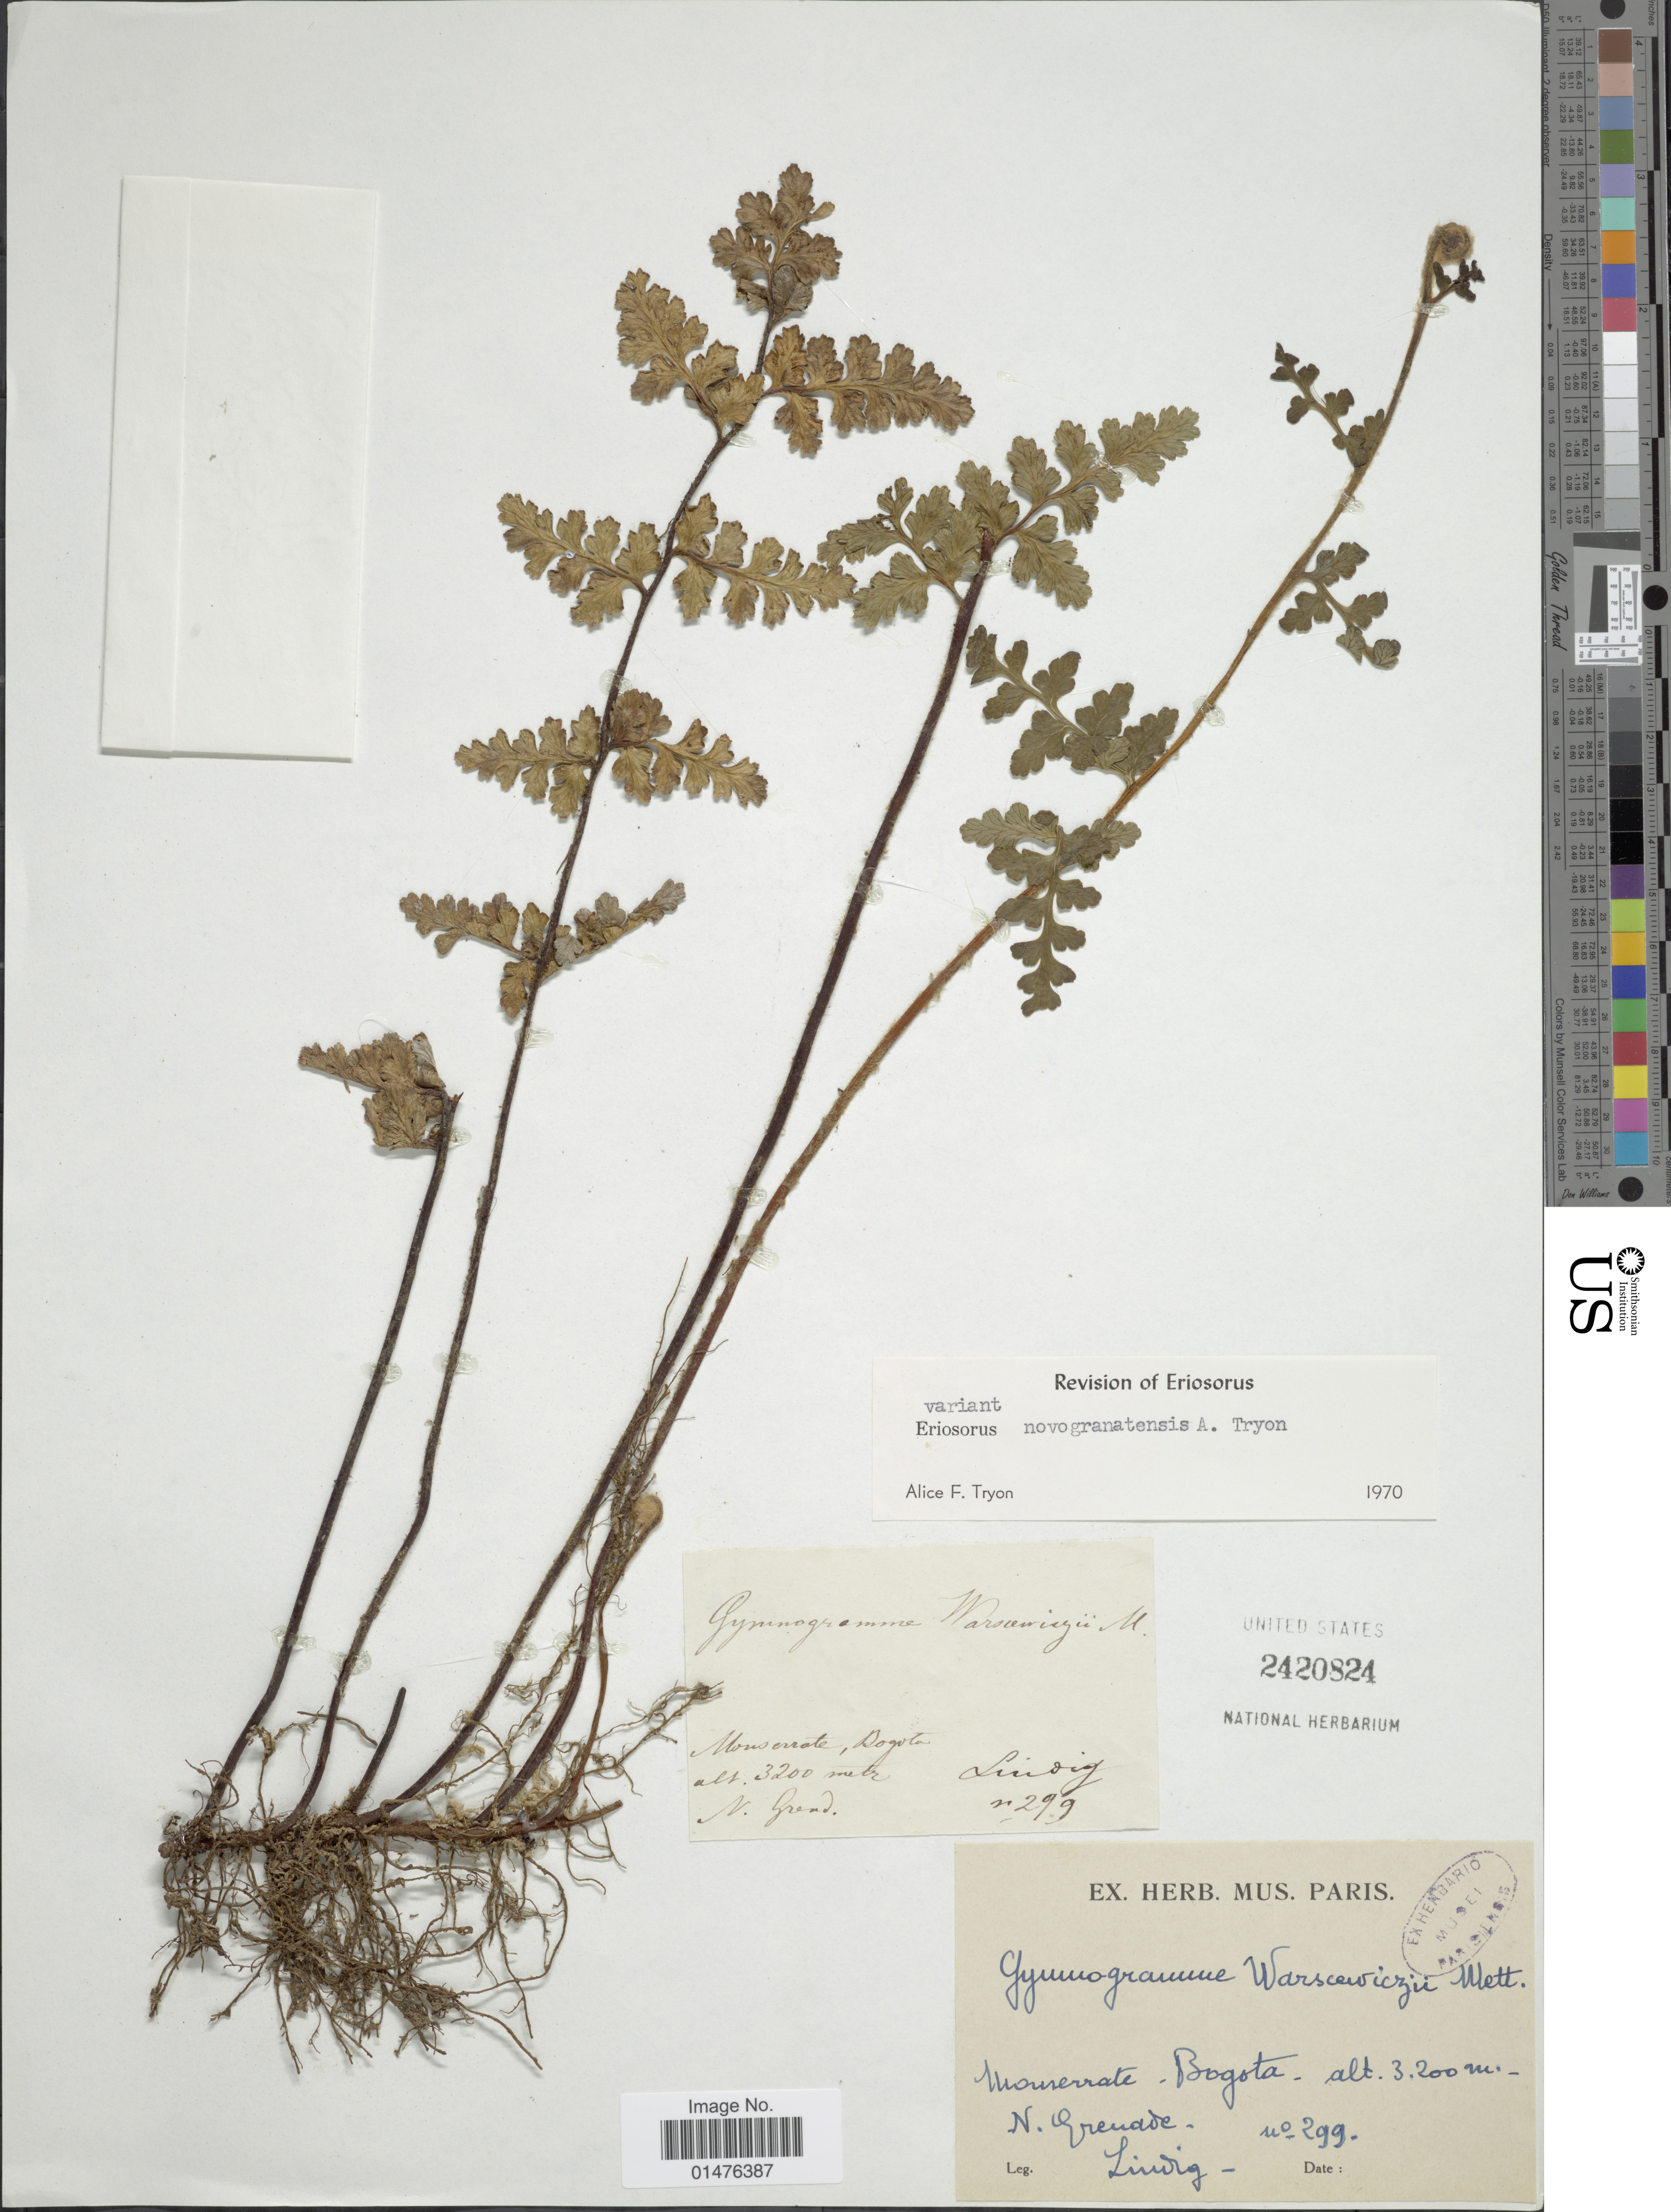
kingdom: Plantae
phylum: Tracheophyta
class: Polypodiopsida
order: Polypodiales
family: Pteridaceae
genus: Jamesonia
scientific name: Jamesonia novogranatensis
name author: (A.F. Tryon) Christenh.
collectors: -. Lindig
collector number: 299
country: Colombia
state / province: Bogota D.C.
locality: Moserrate - Bogota - N Grenade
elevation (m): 3200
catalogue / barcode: US 2420824